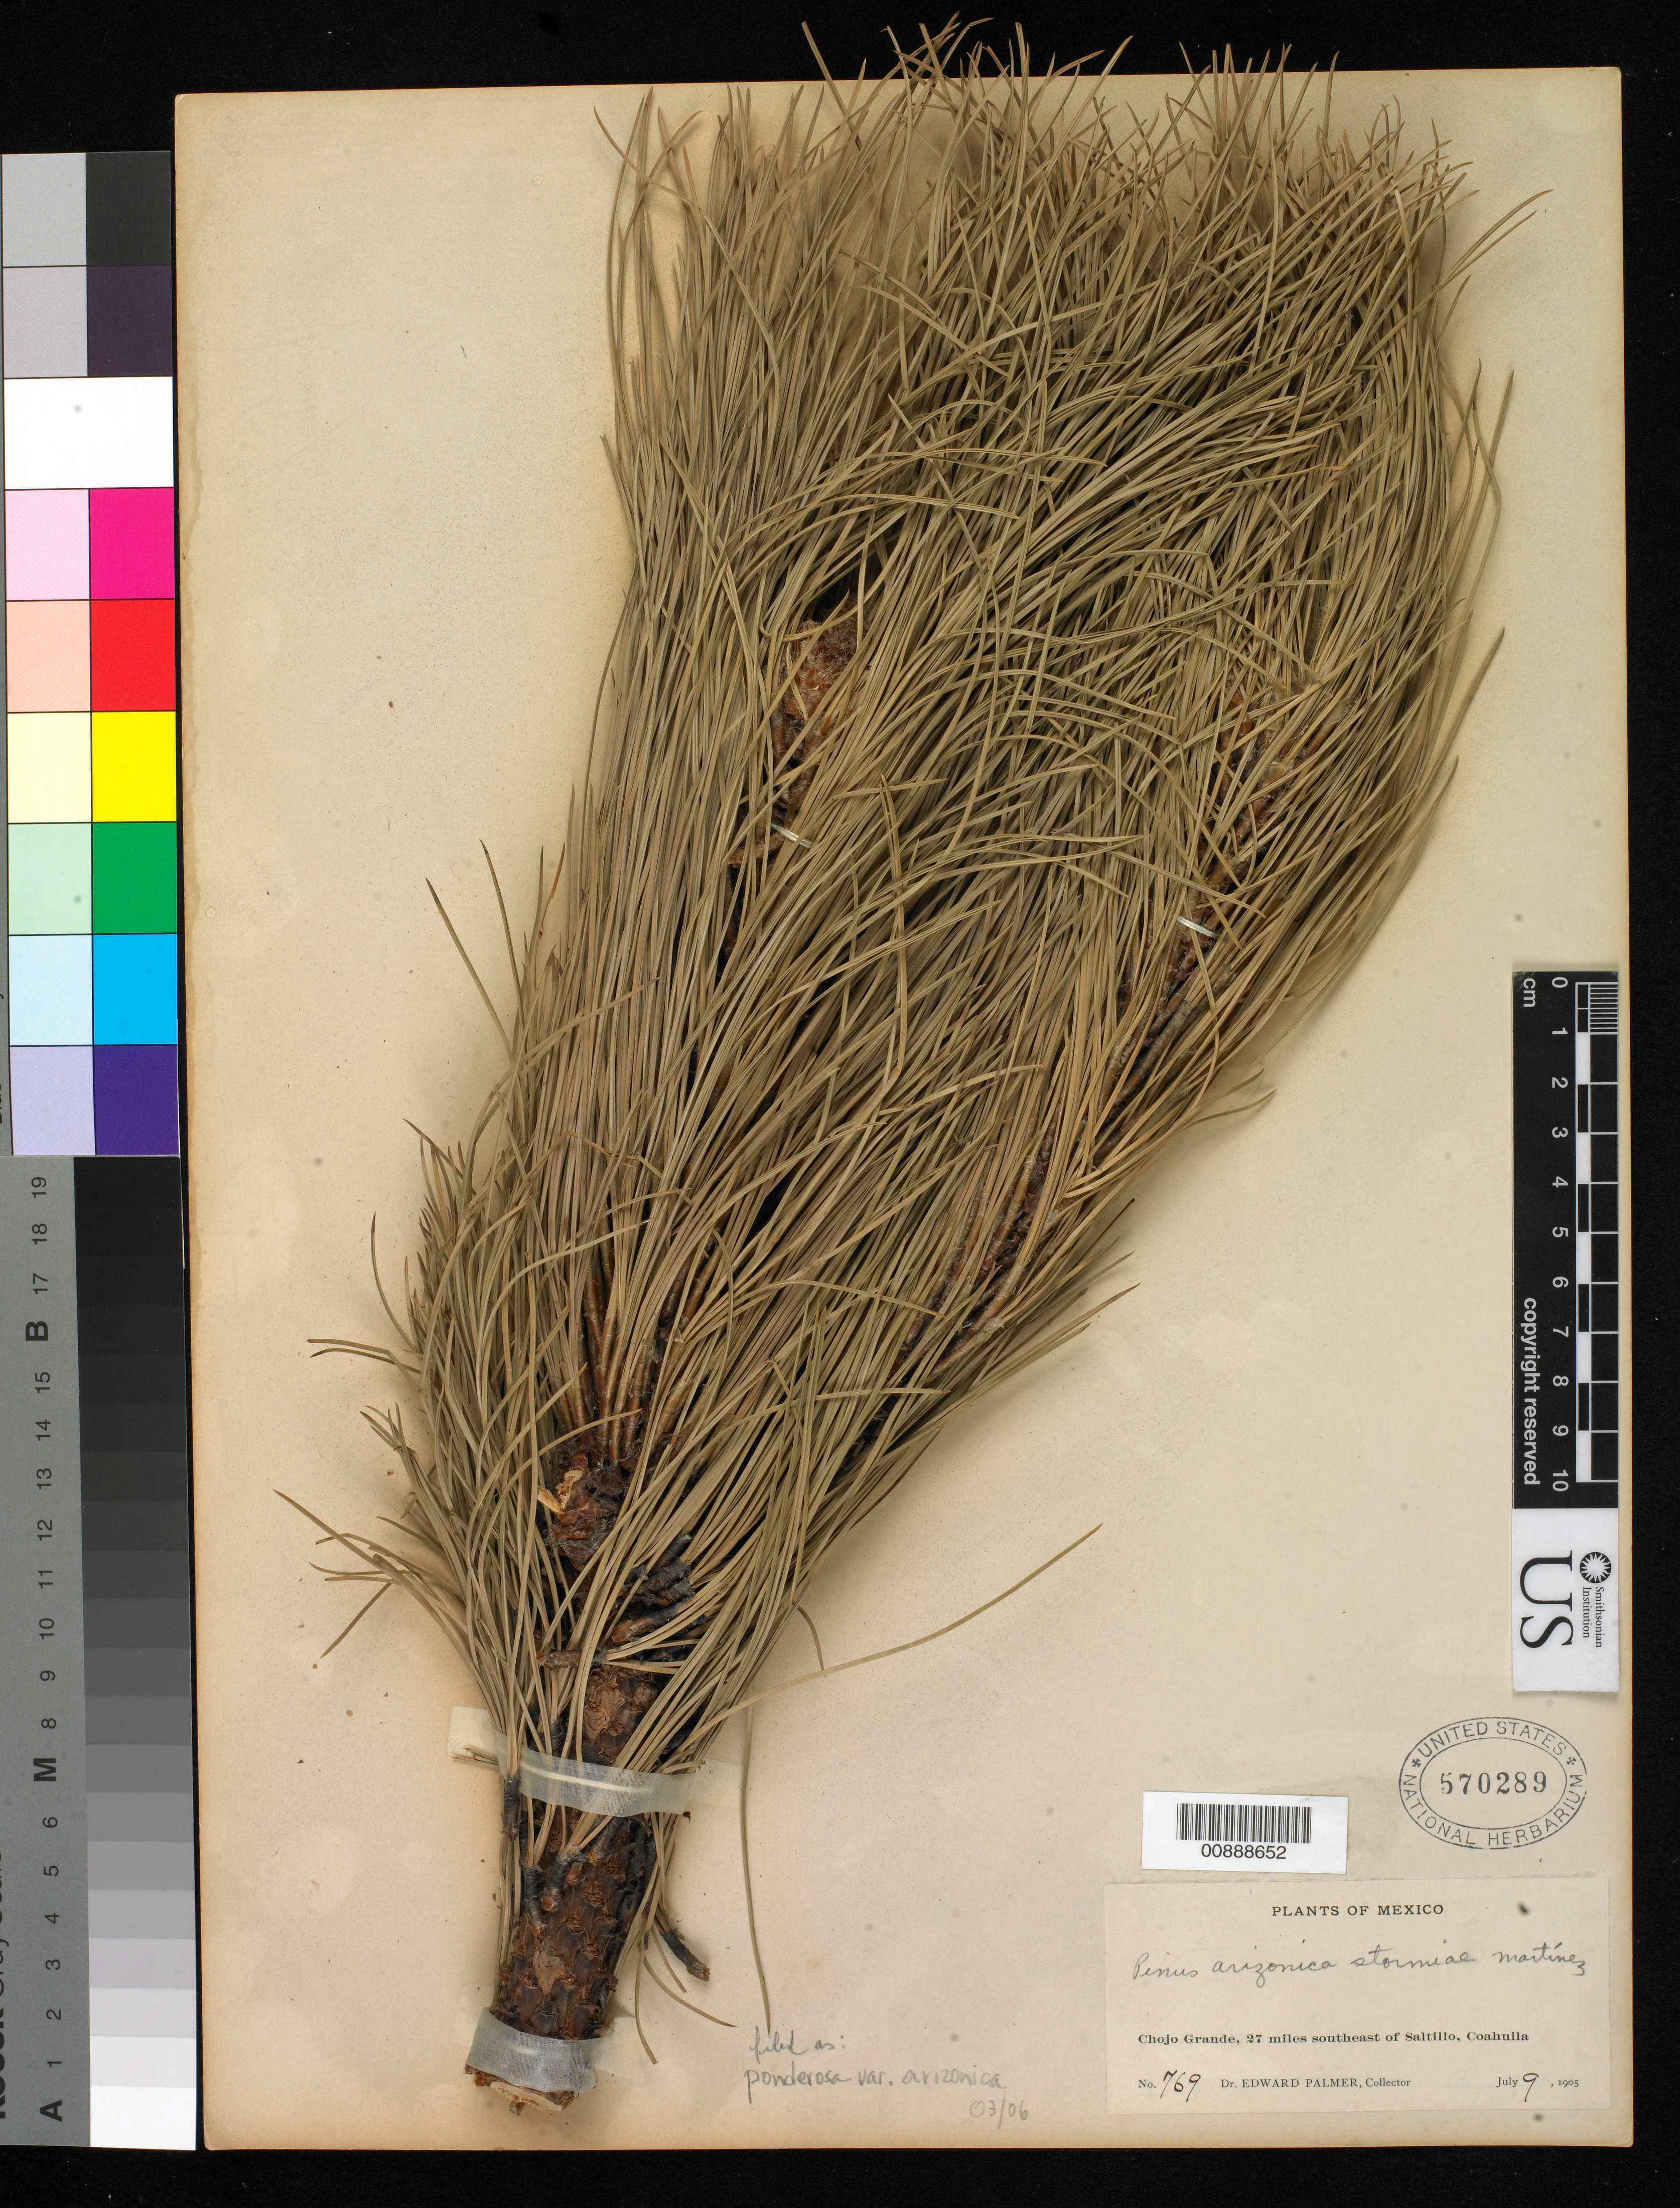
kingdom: Plantae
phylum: Tracheophyta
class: Pinopsida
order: Pinales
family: Pinaceae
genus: Pinus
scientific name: Pinus ponderosa var. scopulorum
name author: Engelm.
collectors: E. Palmer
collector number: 769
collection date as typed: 09 Jul 1905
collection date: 1905-07-09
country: Mexico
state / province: Coahuila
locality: Chojo Grande, 27 miles southeast of Saltillo, Coahuila.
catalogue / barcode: US 570289